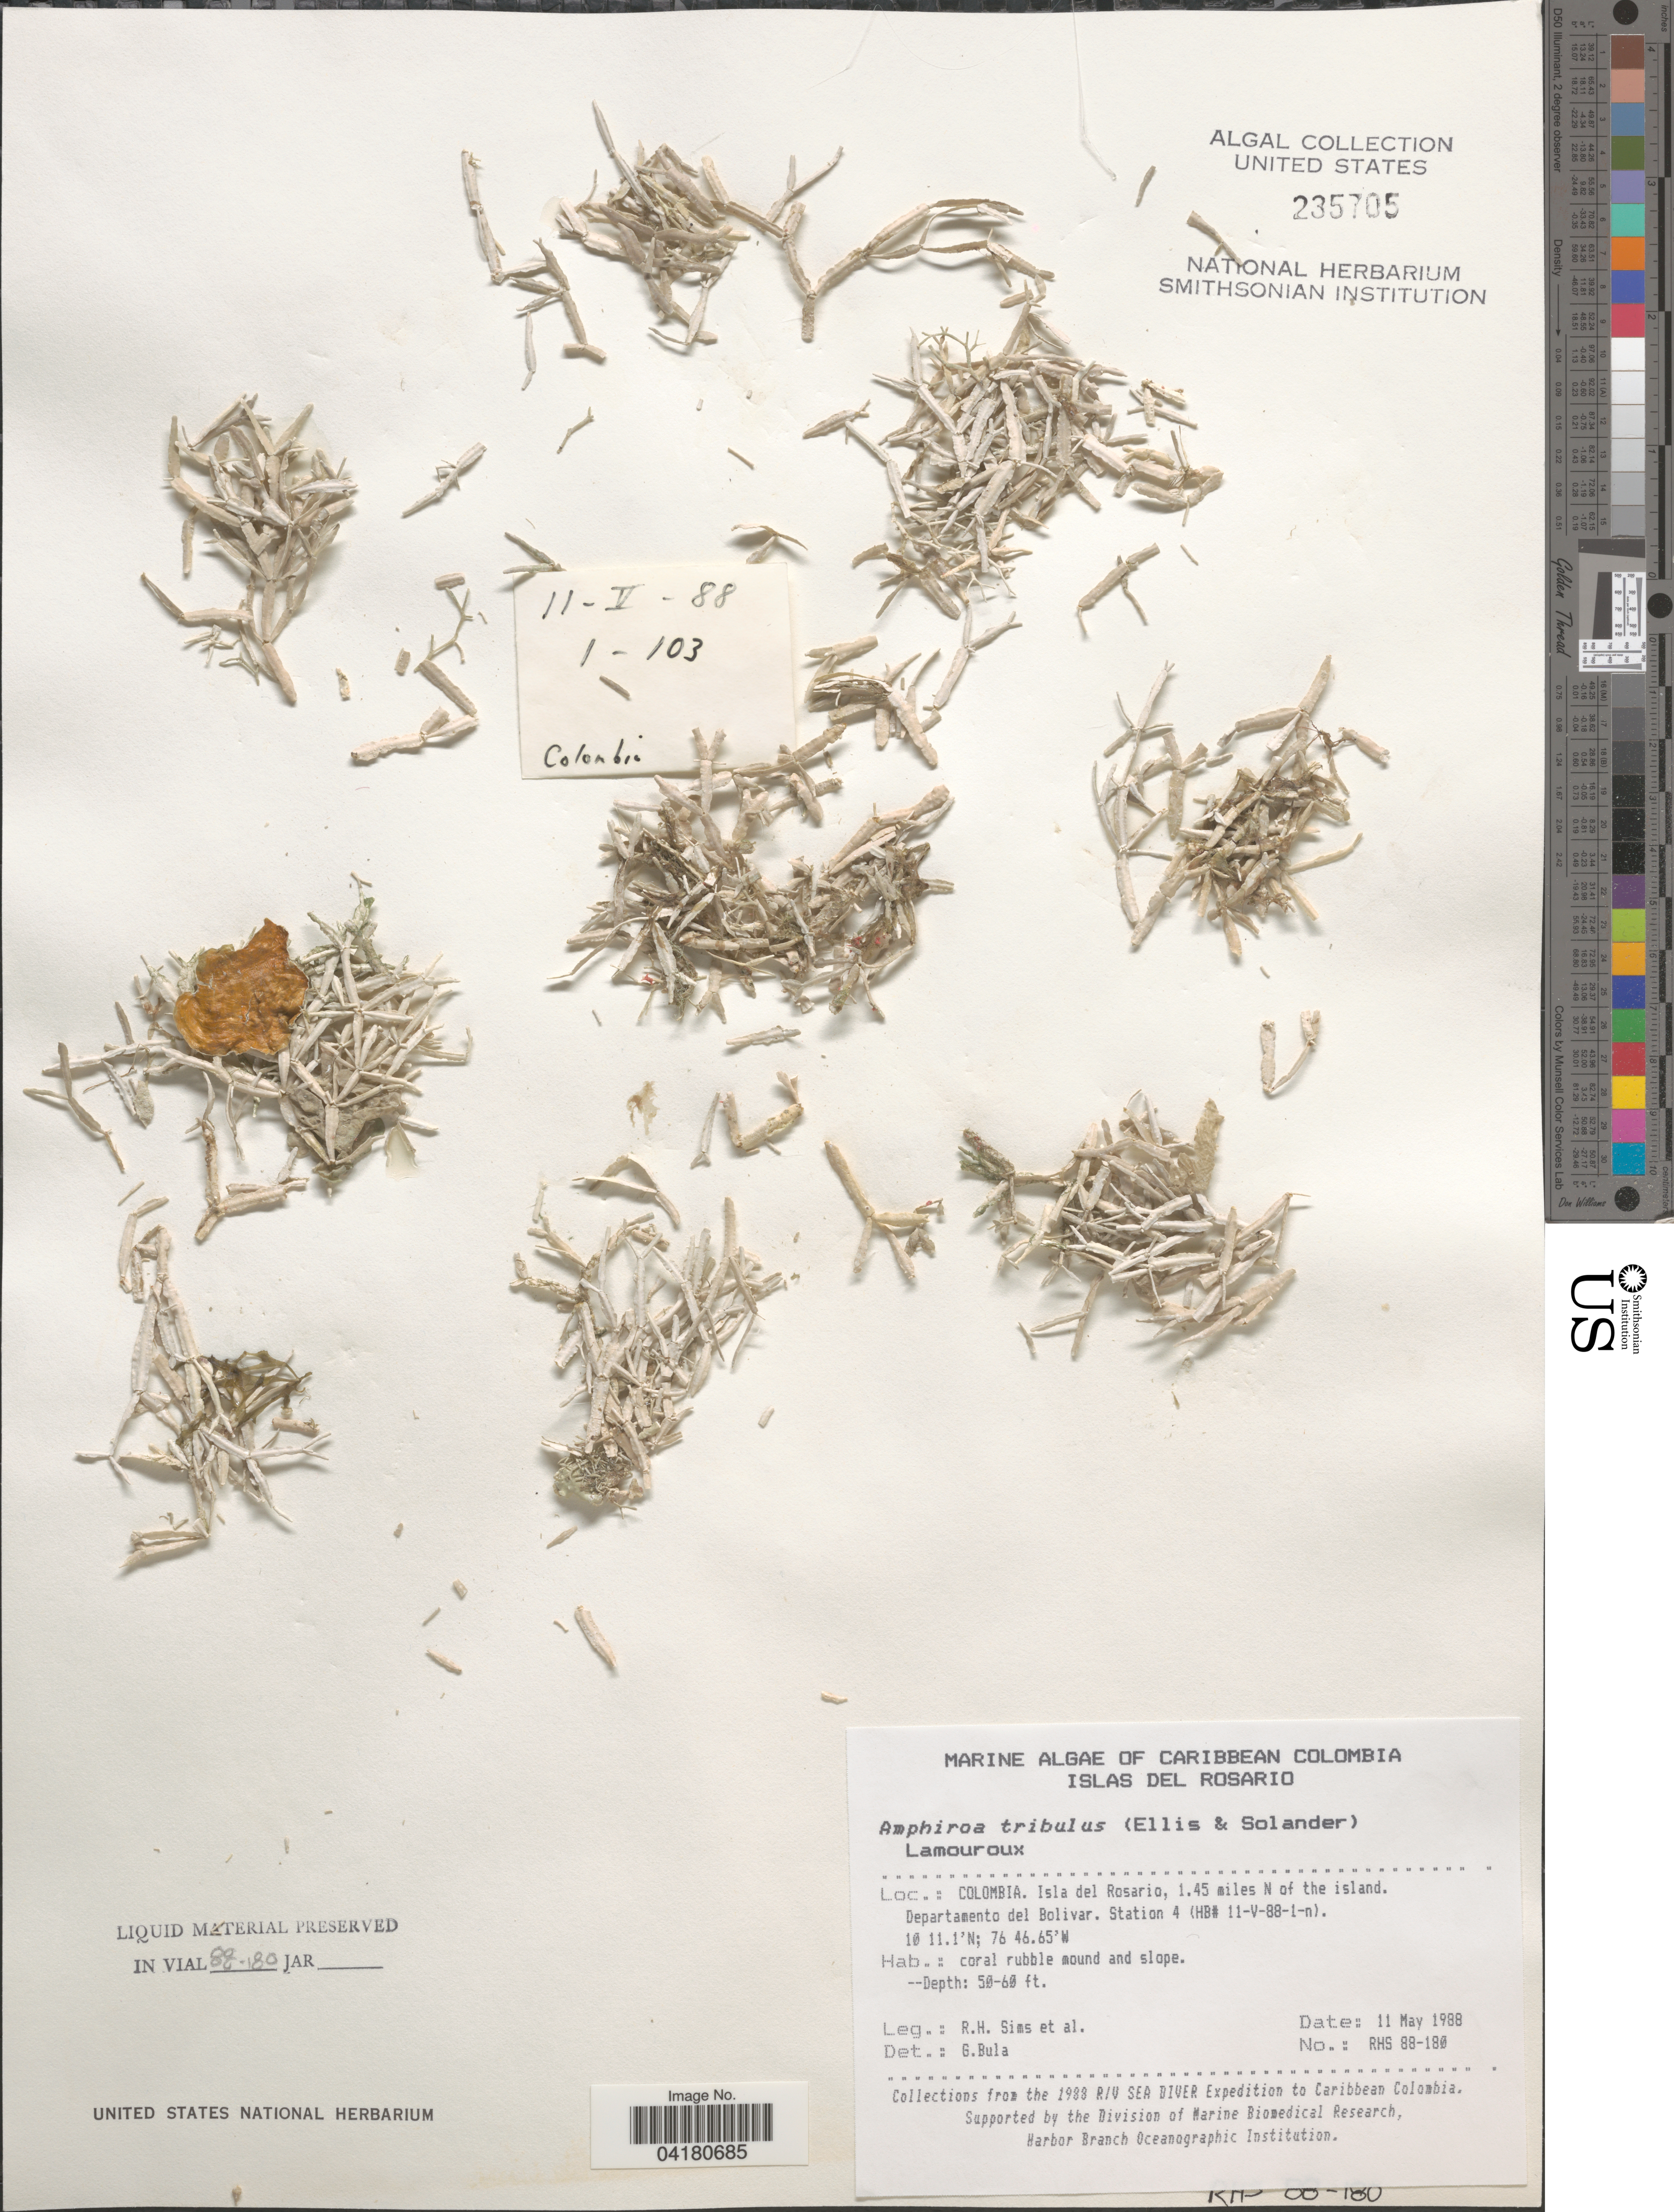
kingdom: Plantae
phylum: Rhodophyta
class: Florideophyceae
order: Corallinales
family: Lithophyllaceae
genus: Amphiroa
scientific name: Amphiroa tribulus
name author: (Ellis & Sol.) J.V.Lamouroux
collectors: R. H. Sims & et al.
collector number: RHS88-180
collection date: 1988-05-11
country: Colombia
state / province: Bolívar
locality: Caribbean Colombia. Isla del Rosario, 1.45 miles N of the island. Departamento del Bolivar. Station 4 (HB# 11-V-88-1-n). The 1988 R/V Sea Diver Expedition to Caribbean Colombia.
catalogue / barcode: US 235705